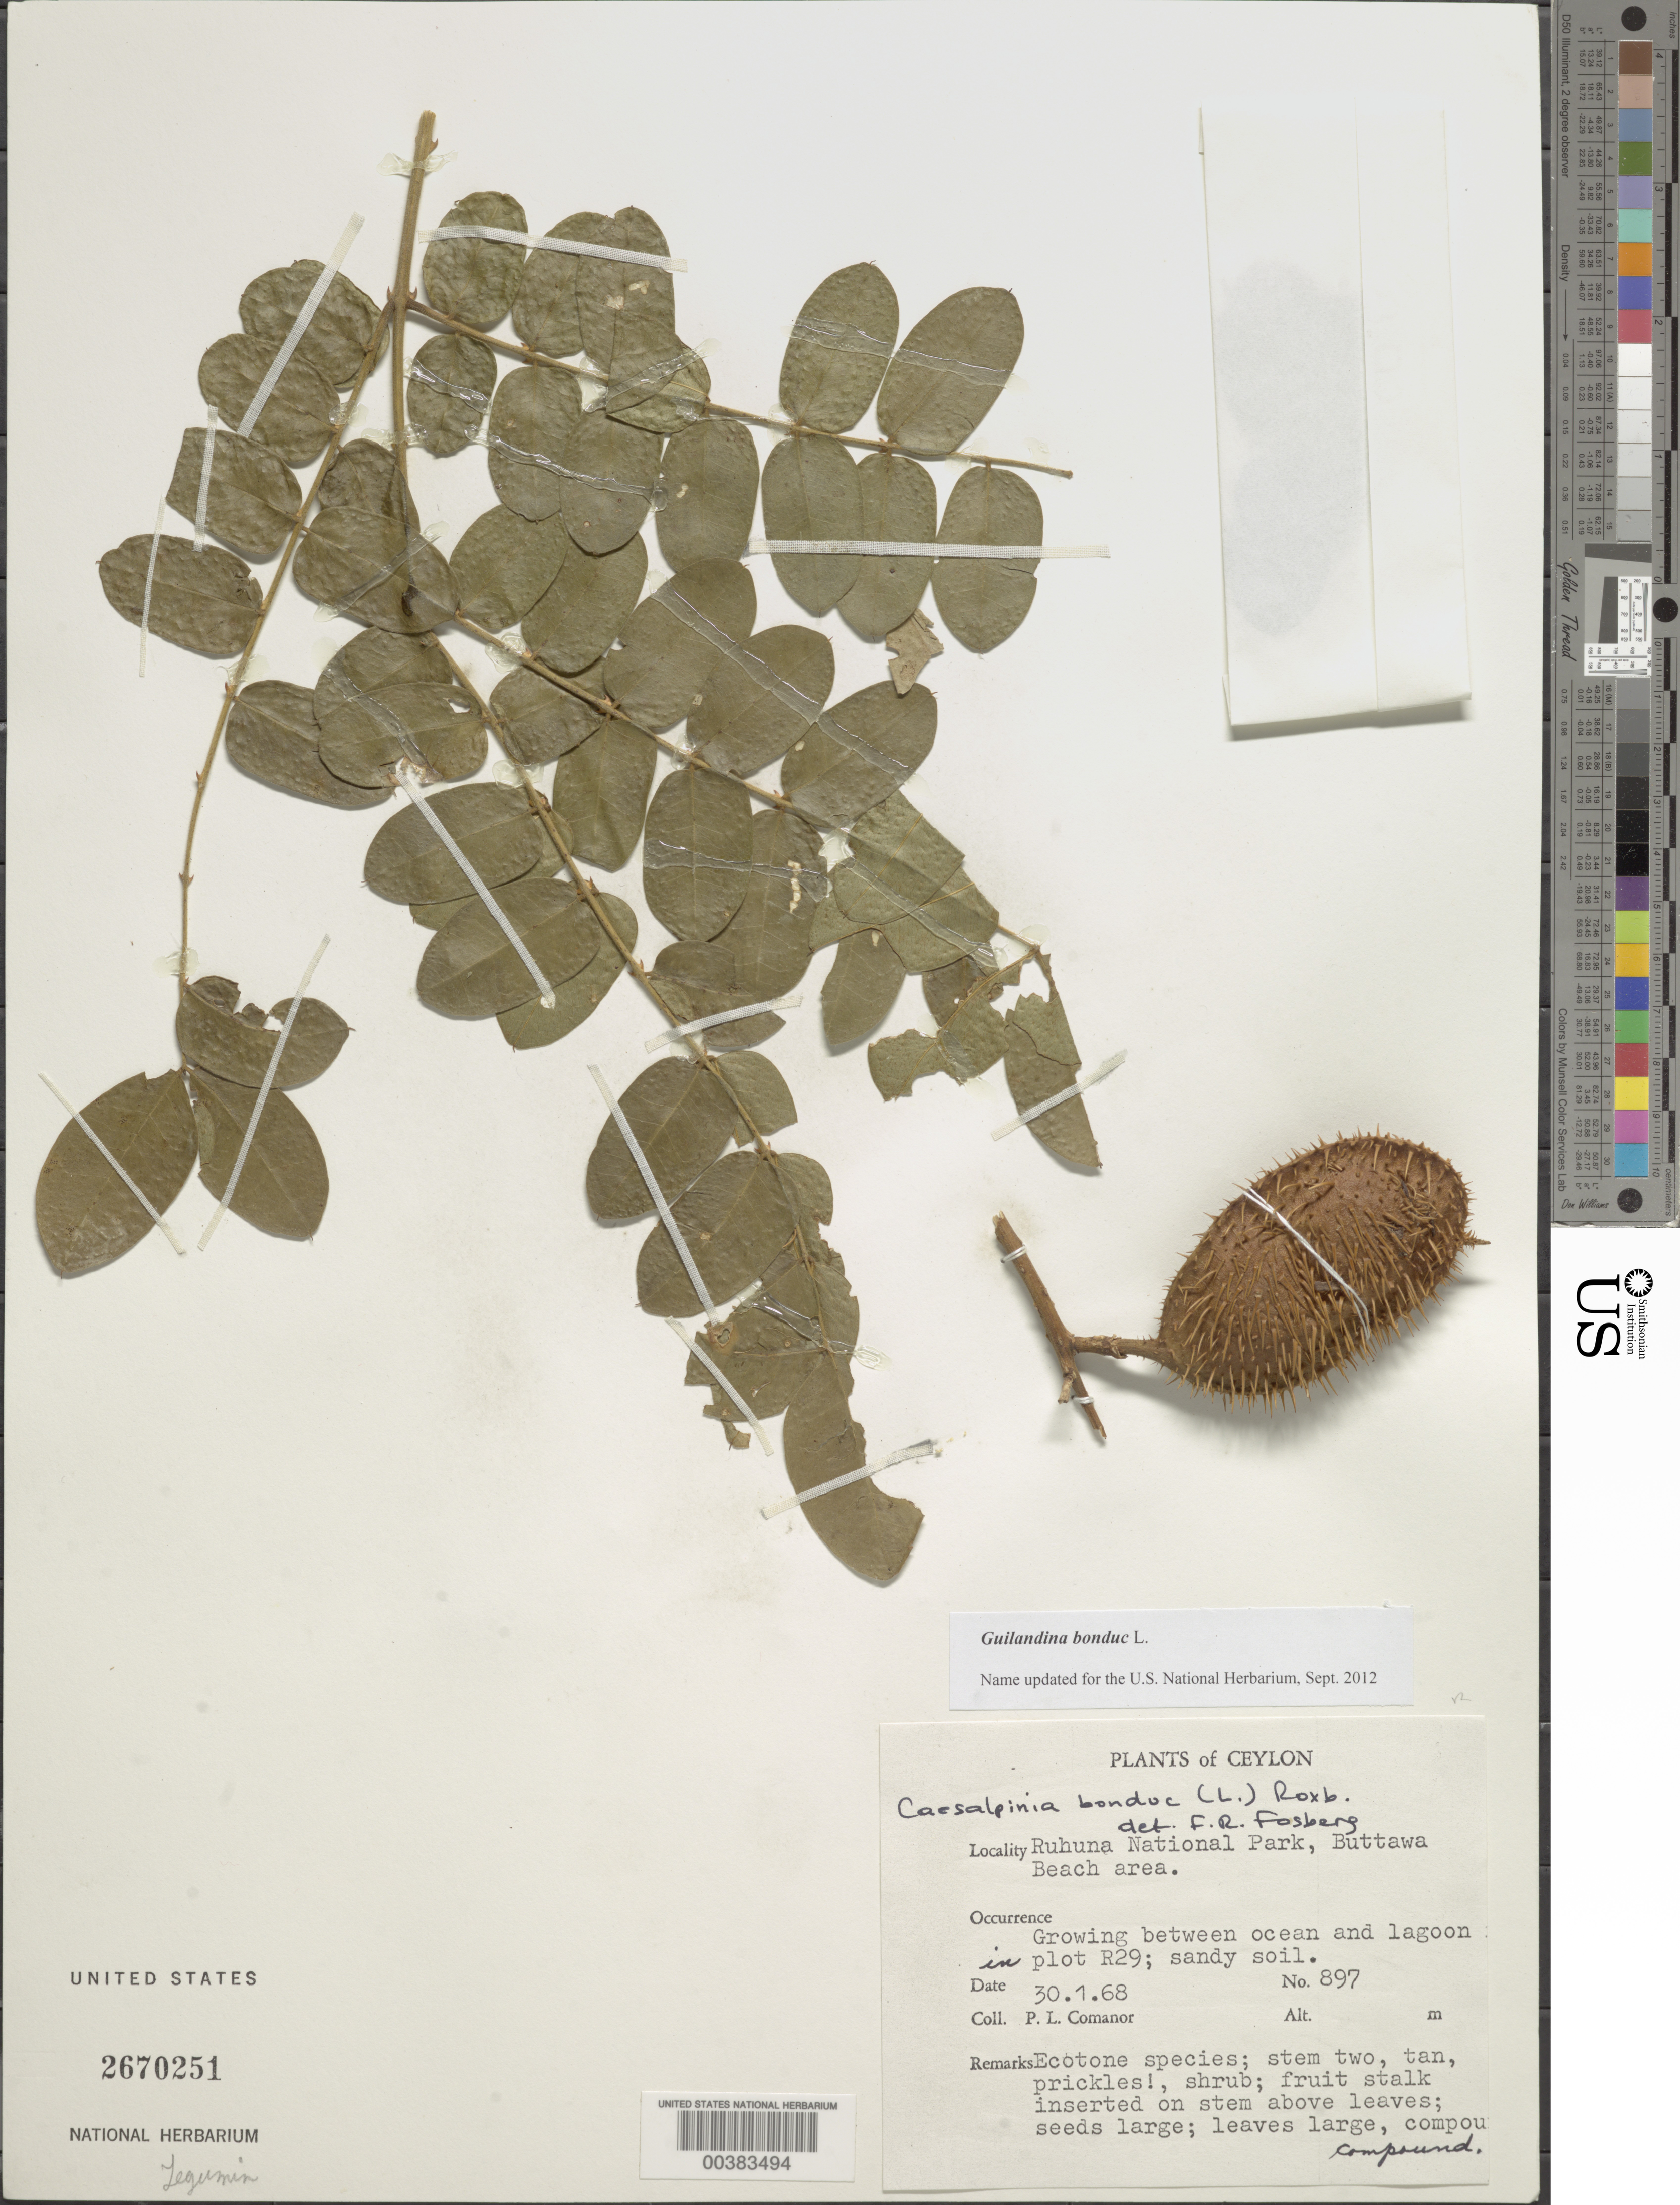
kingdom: Plantae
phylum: Tracheophyta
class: Magnoliopsida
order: Fabales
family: Fabaceae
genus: Guilandina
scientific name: Guilandina bonduc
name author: L.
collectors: P. Comanor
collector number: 897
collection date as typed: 30 Jan 1968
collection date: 1968-01-30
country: Sri Lanka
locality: Ruhuna national park, buttawa beach area, between ocean and lagoon in plot r29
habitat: Sandy soil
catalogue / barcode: US 2670251